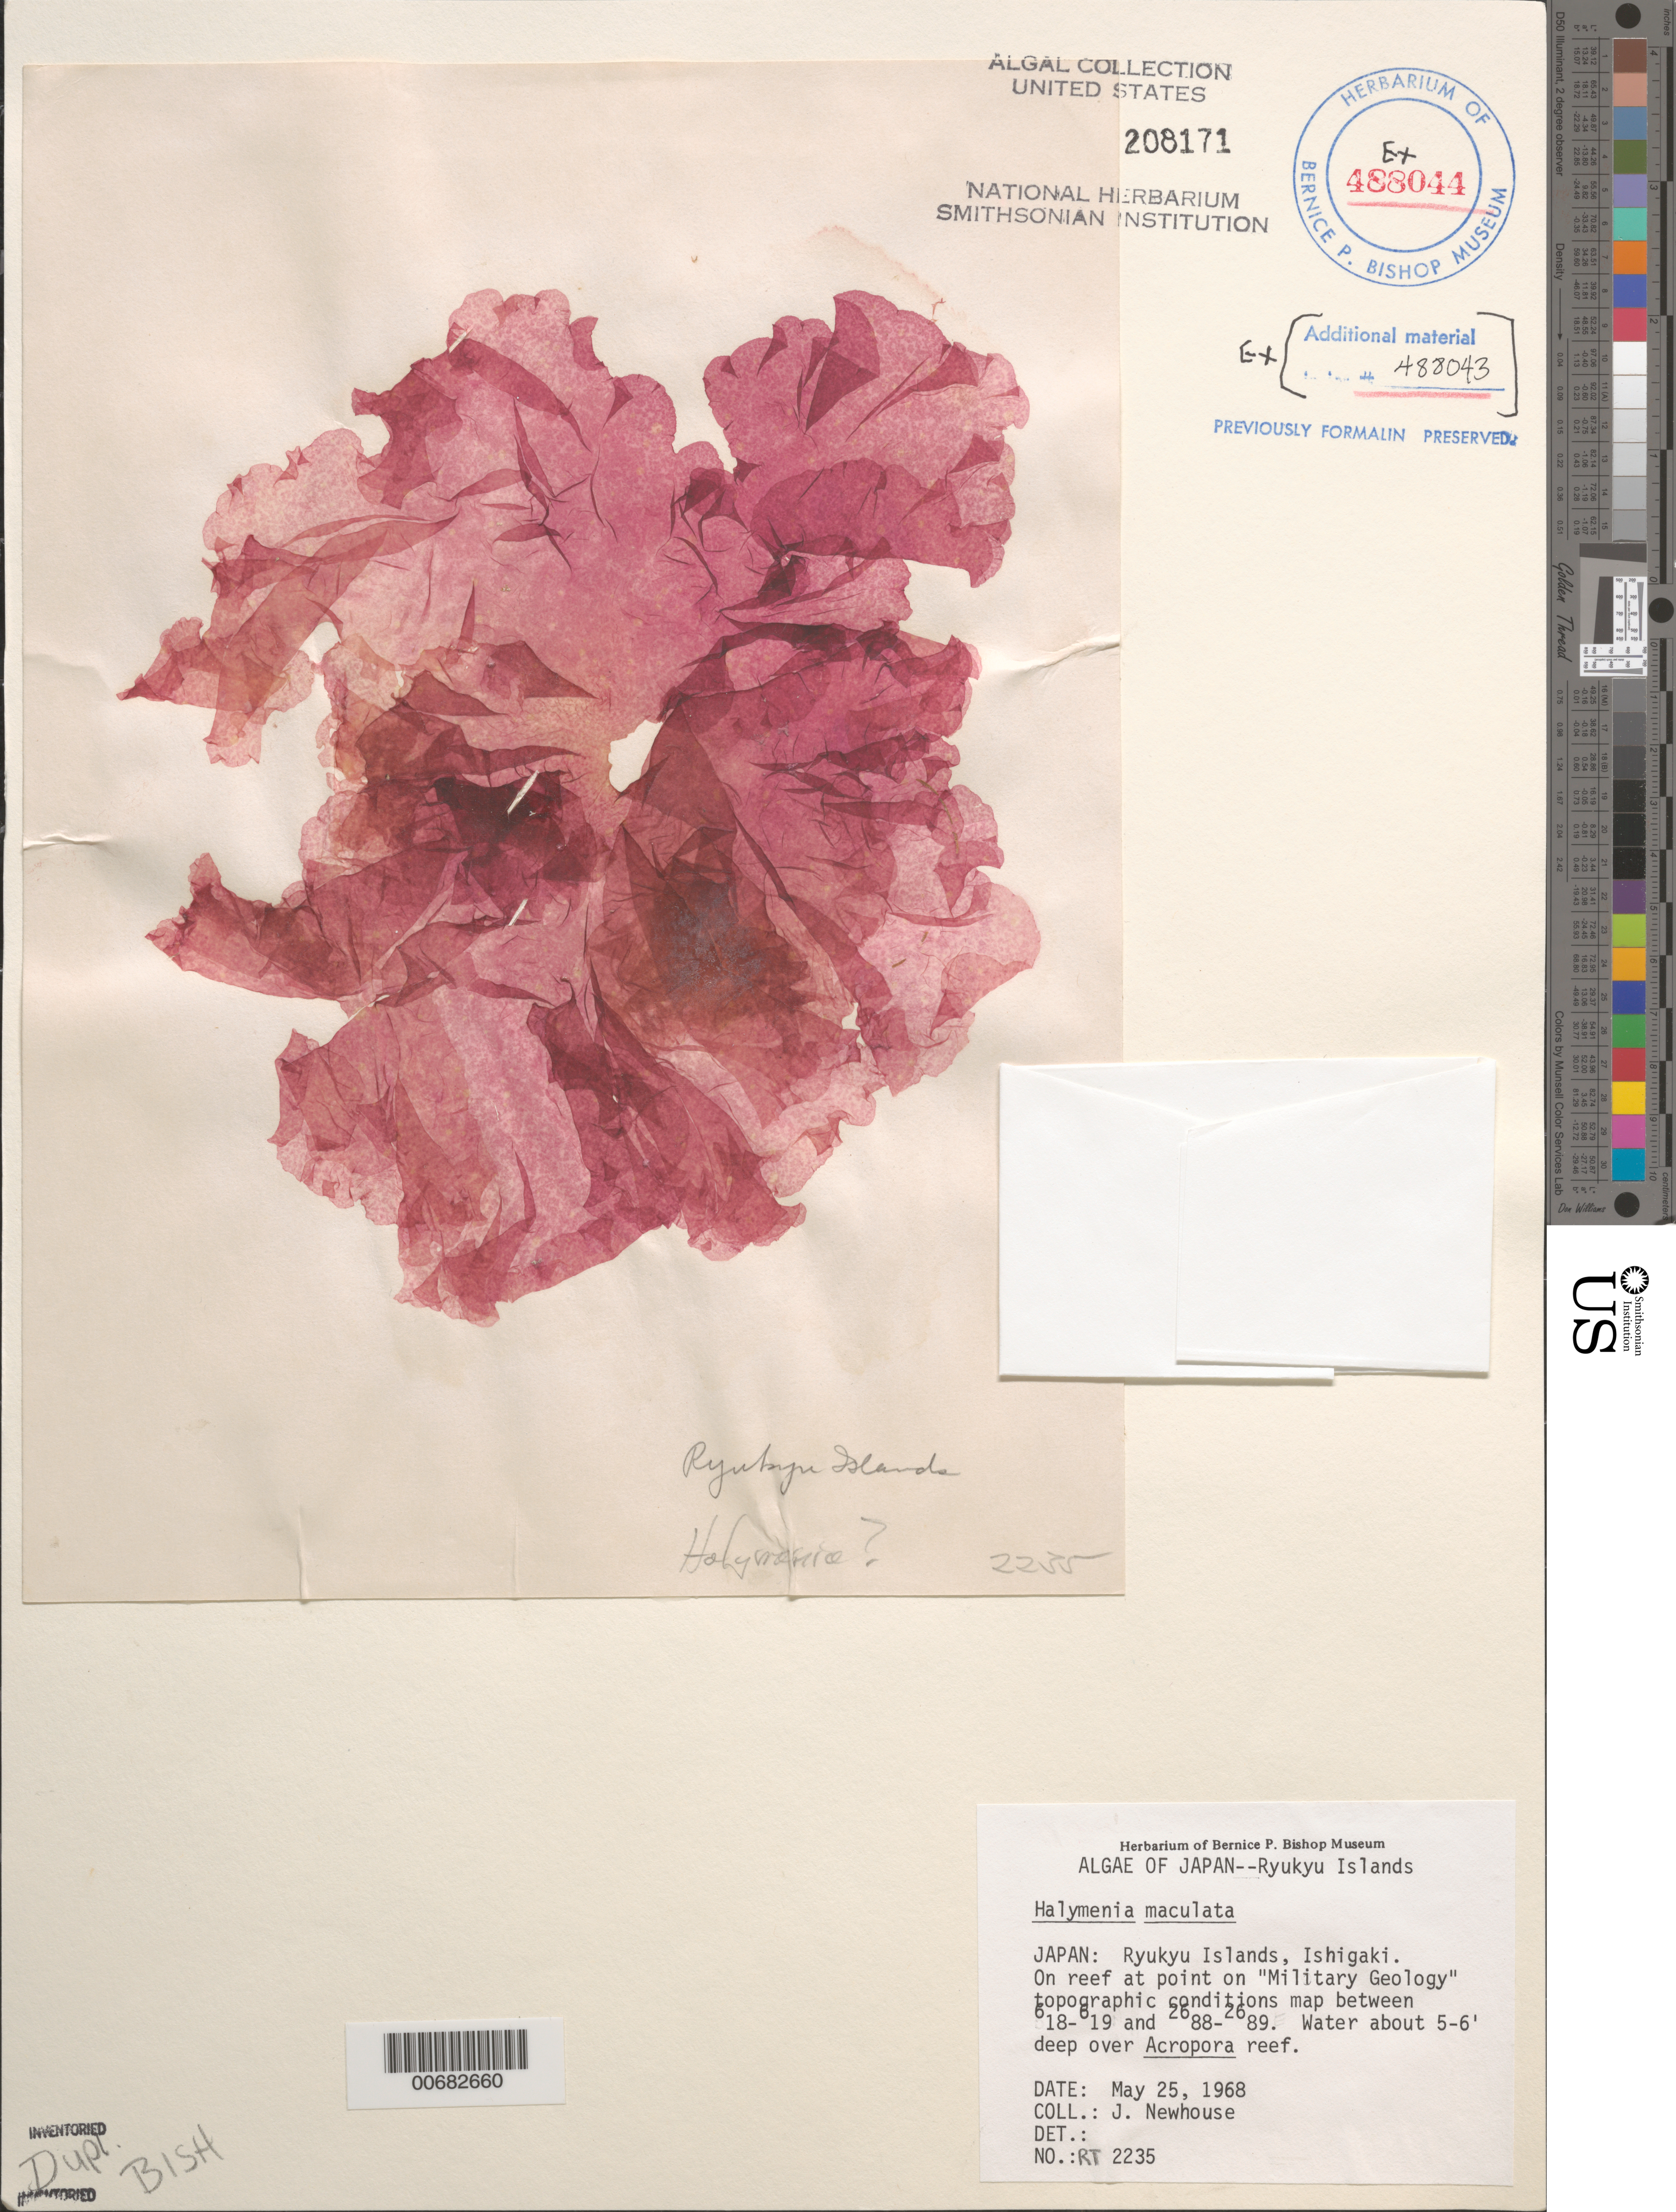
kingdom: Plantae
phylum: Rhodophyta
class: Florideophyceae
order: Halymeniales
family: Halymeniaceae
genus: Halymenia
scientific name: Halymenia maculata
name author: J. Agardh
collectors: W. J. Newhouse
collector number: RT 2235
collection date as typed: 25 May 1968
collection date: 1968-05-25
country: Japan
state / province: Okinawa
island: Ishigaki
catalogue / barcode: US 208171